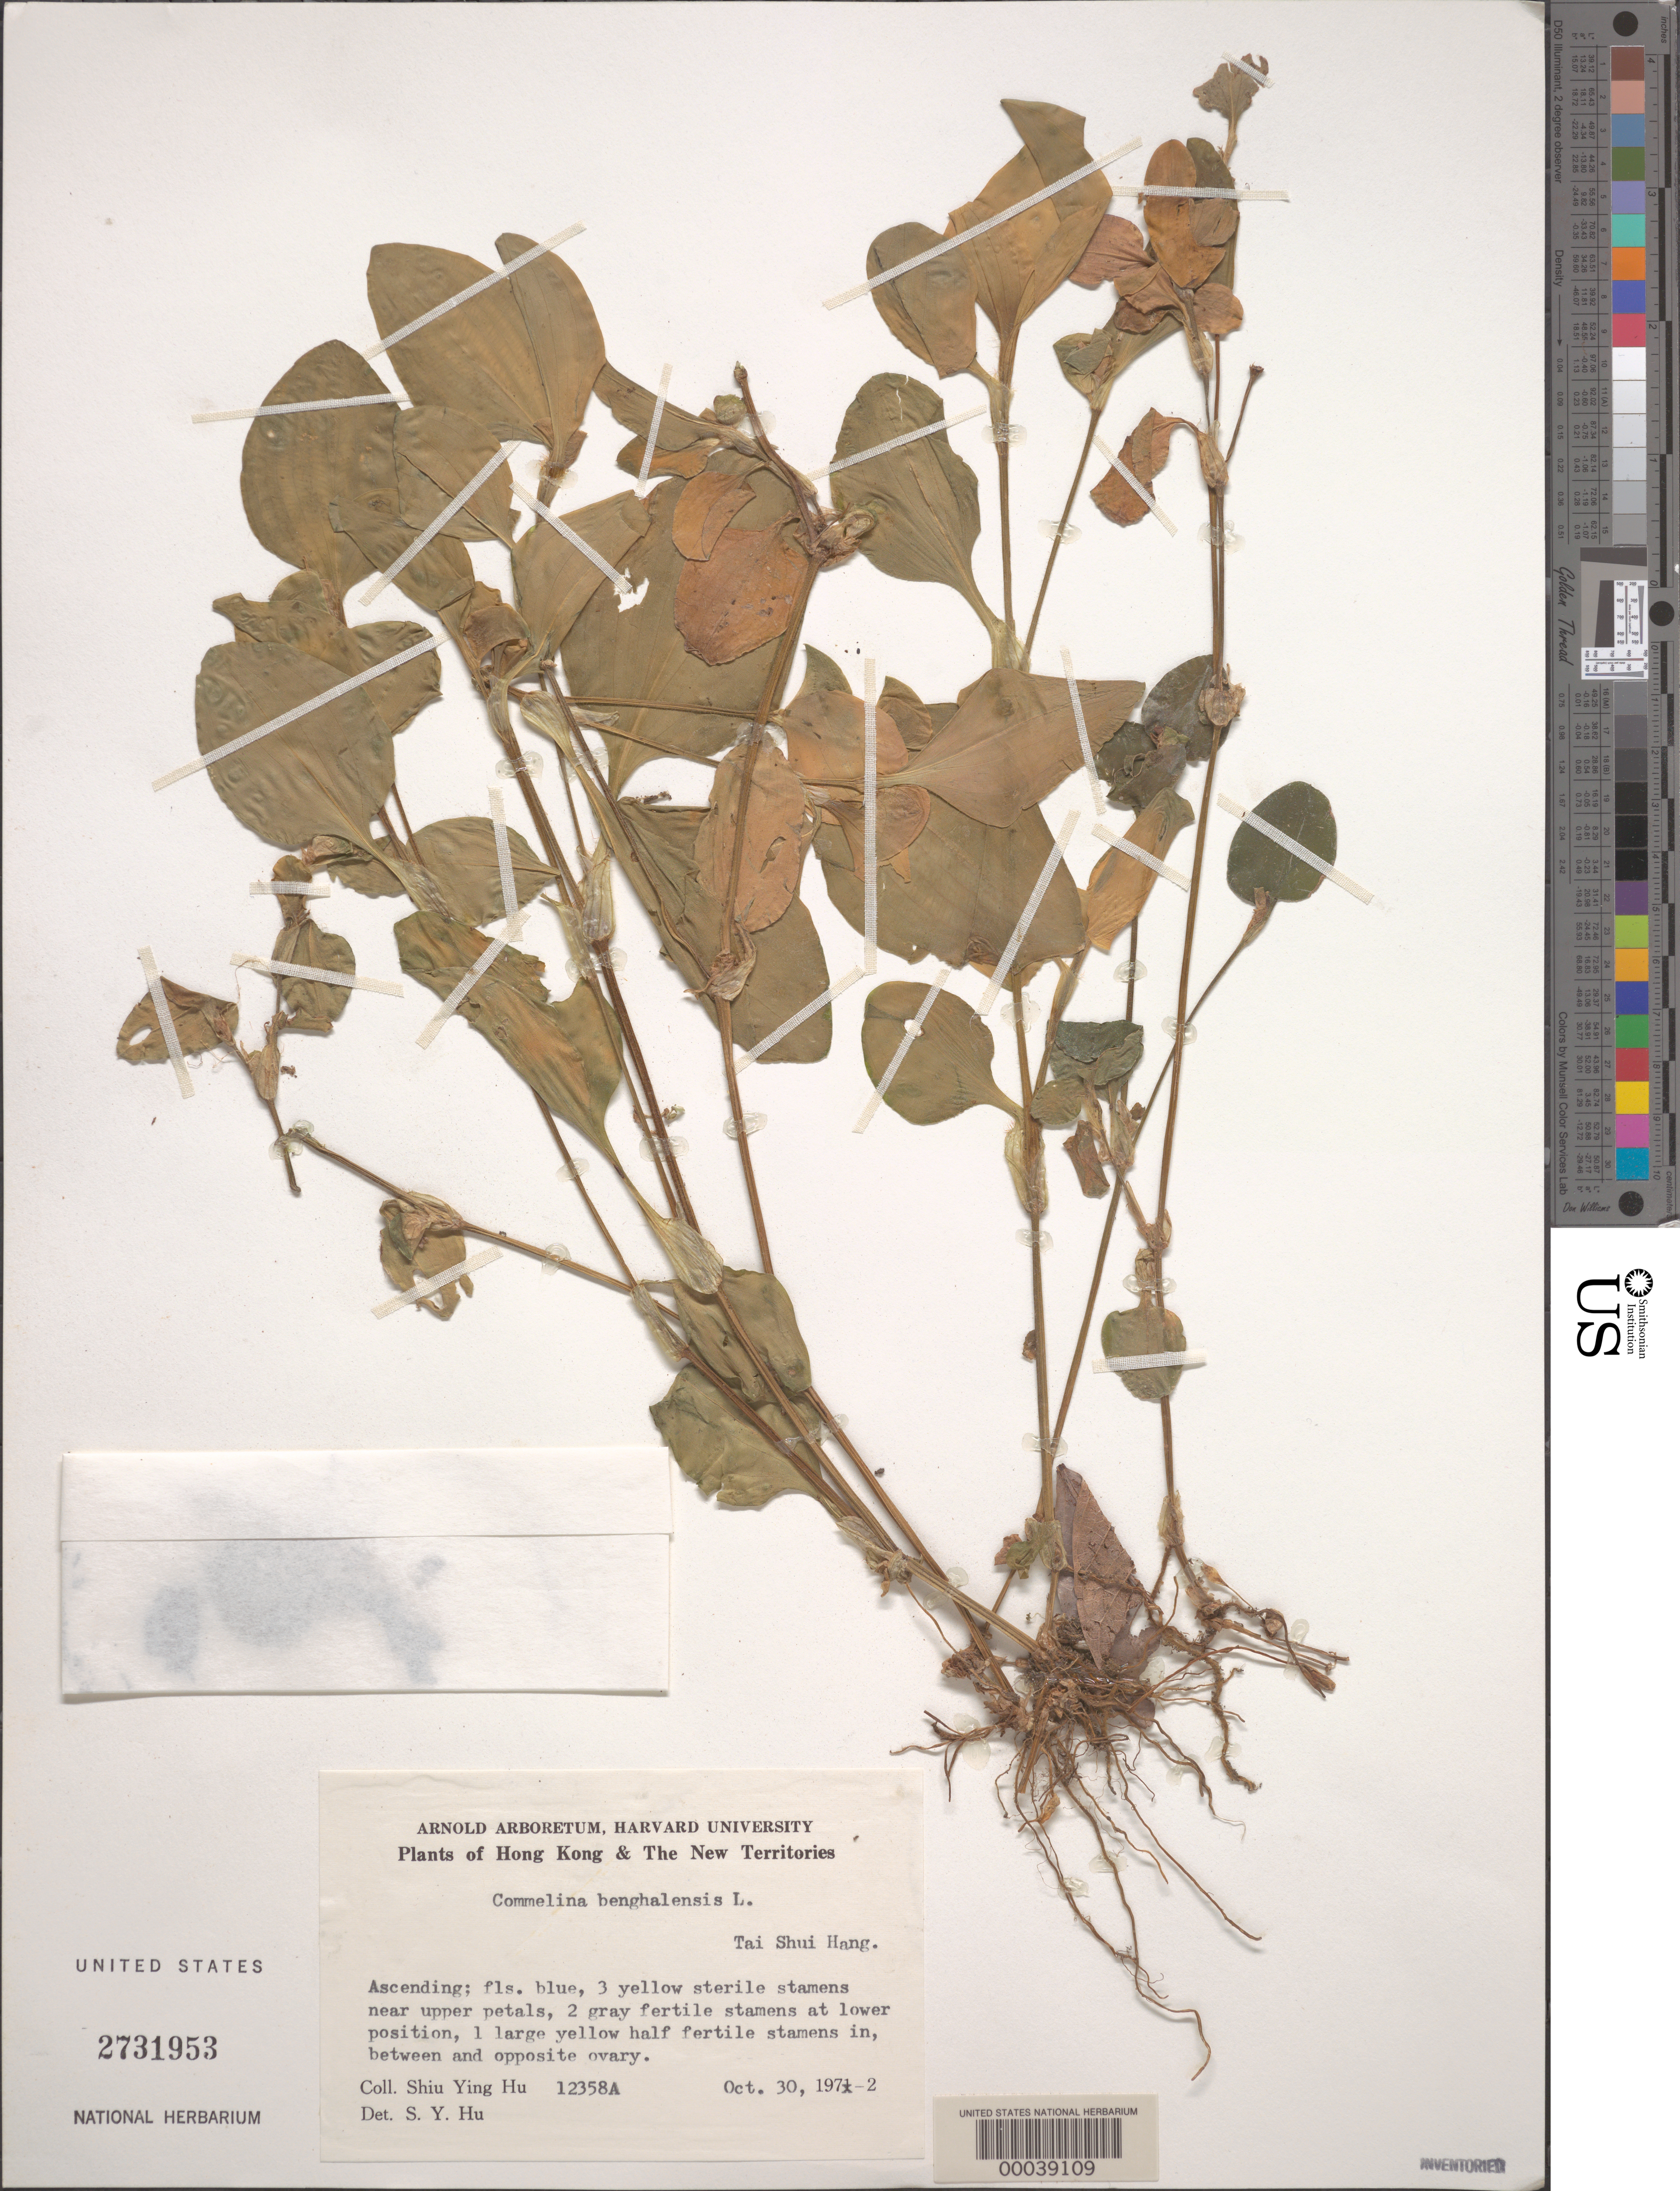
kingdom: Plantae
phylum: Tracheophyta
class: Liliopsida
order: Commelinales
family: Commelinaceae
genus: Commelina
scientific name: Commelina benghalensis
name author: L.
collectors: S. Y. Hu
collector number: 12358a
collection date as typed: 30 Oct 1971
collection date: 1971-10-30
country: China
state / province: Hong Kong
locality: Tai shui hang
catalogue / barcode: US 2731953